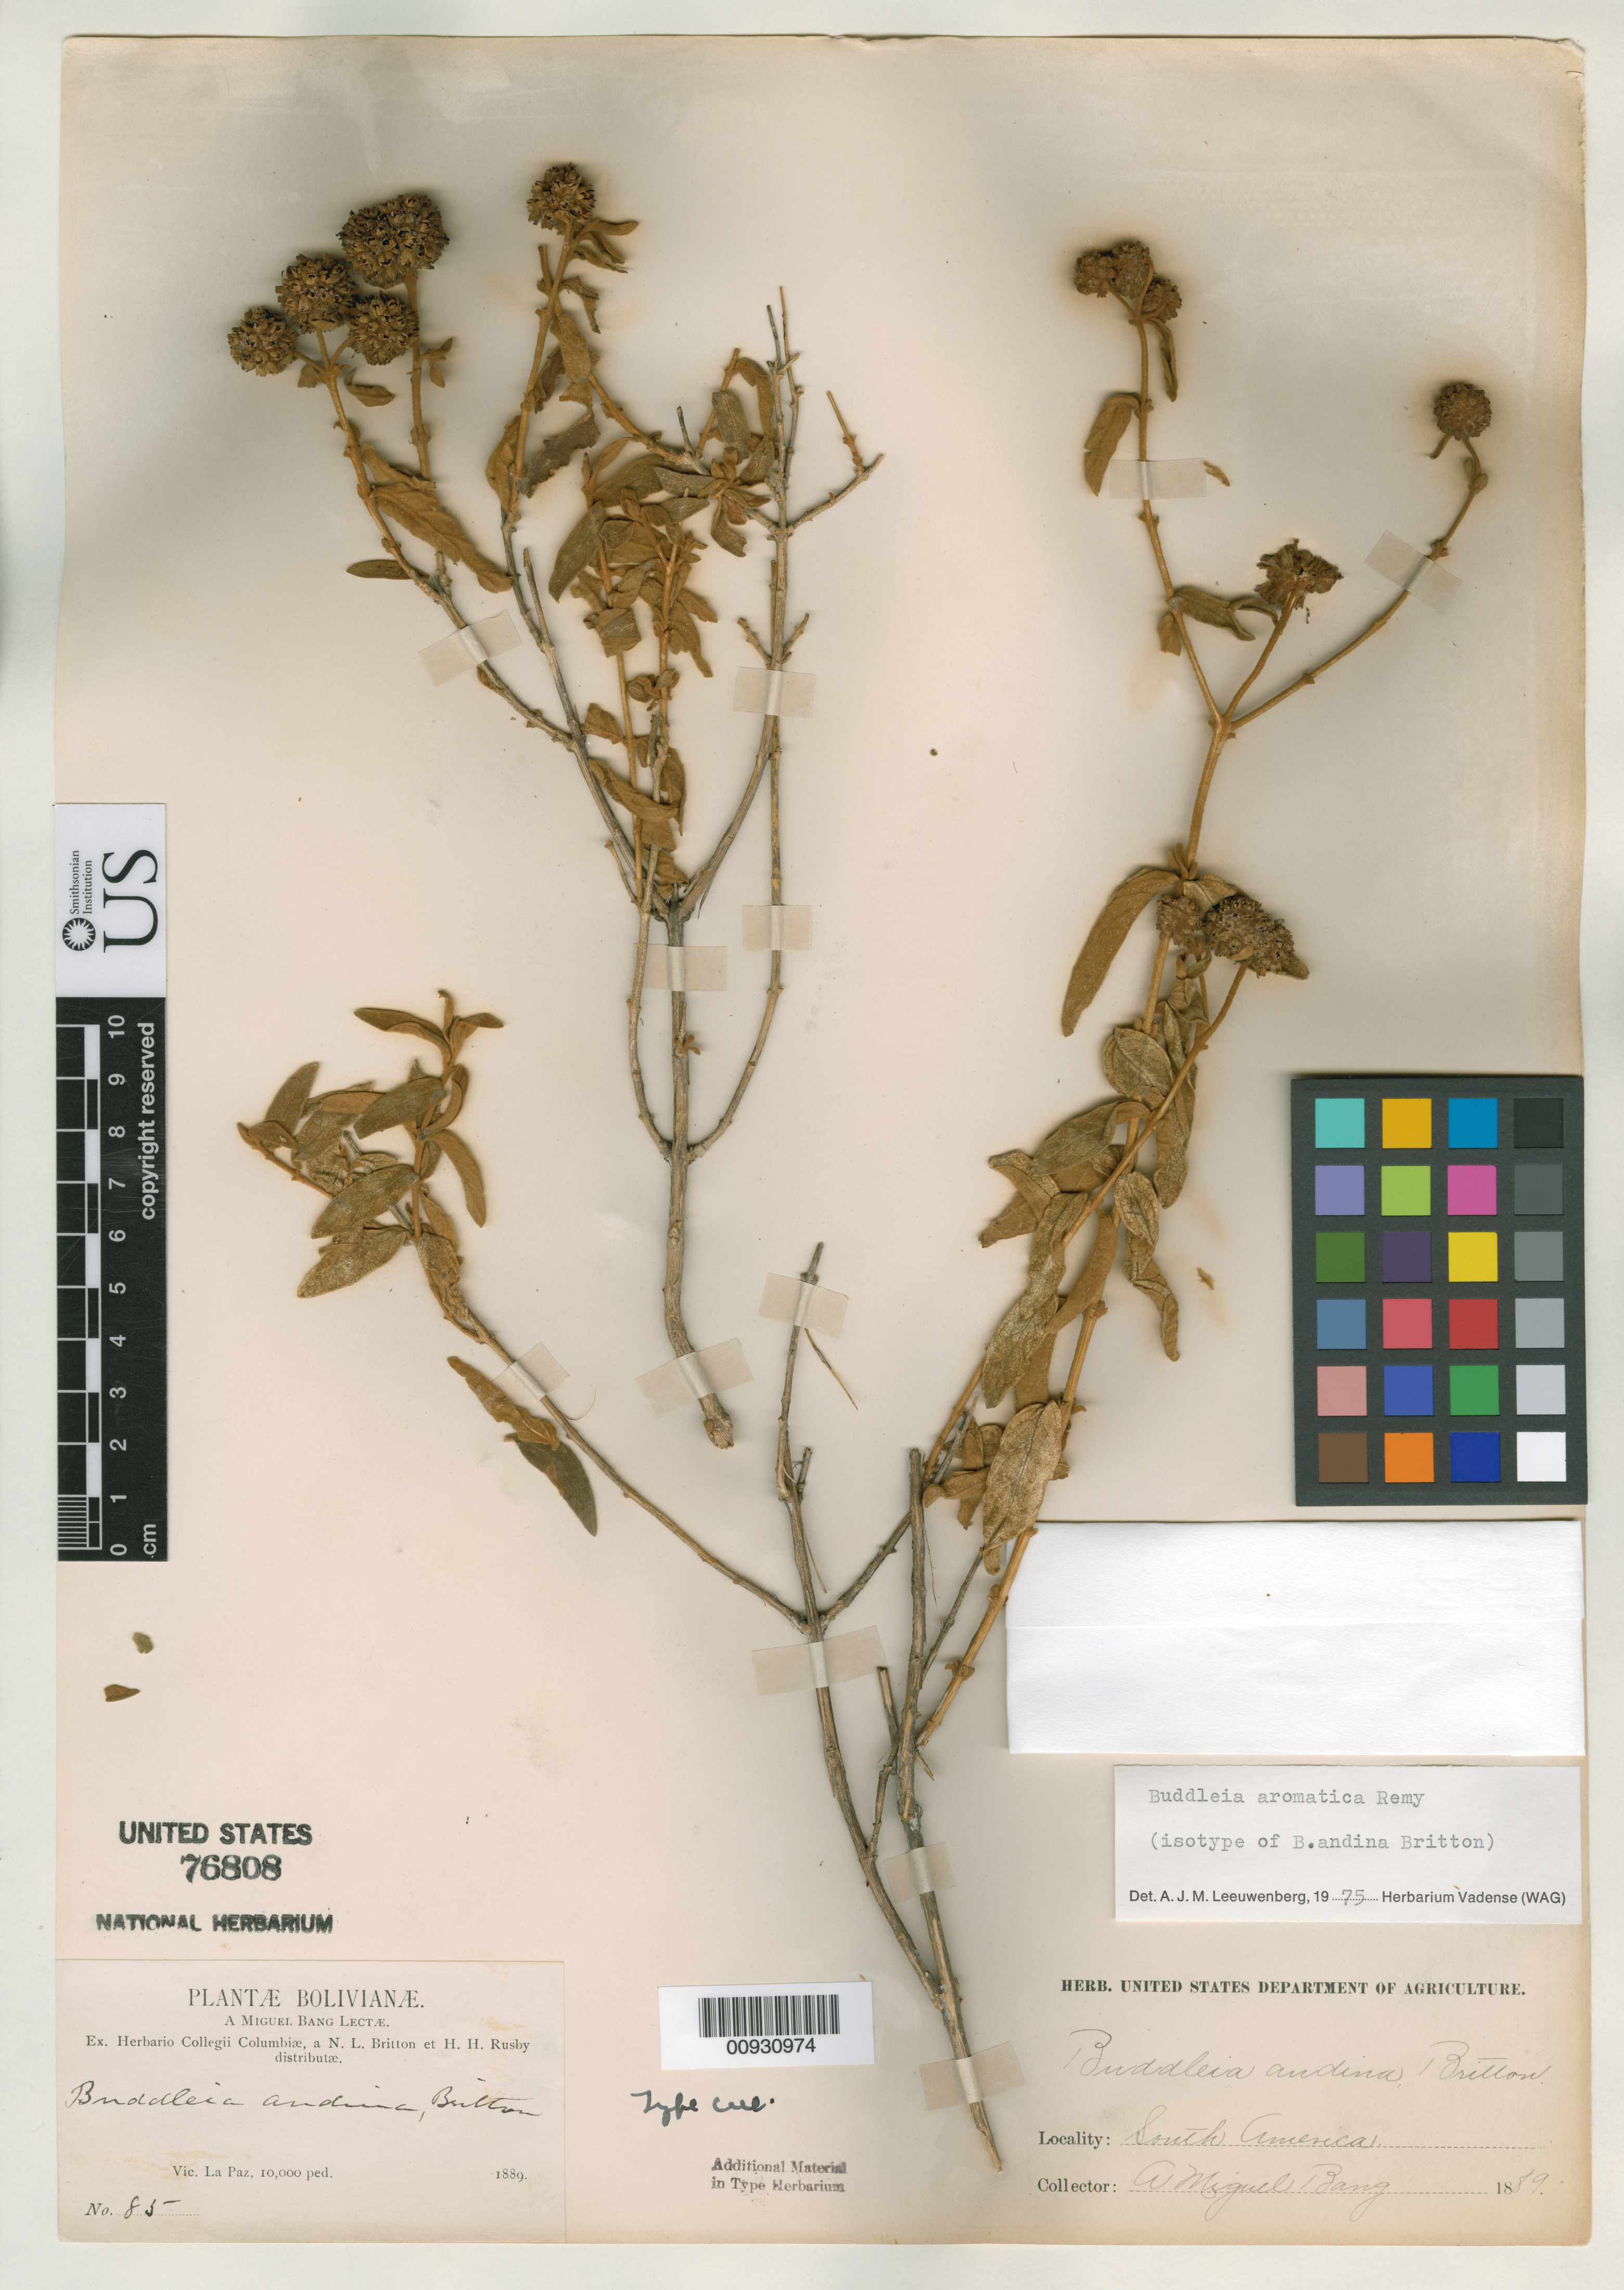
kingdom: Plantae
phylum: Tracheophyta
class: Magnoliopsida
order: Lamiales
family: Scrophulariaceae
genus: Buddleja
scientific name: Buddleja andina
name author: Britton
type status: Isotype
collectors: M. Bang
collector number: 85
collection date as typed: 1889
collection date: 1889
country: Bolivia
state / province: La Paz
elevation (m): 3048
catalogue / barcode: US 76808